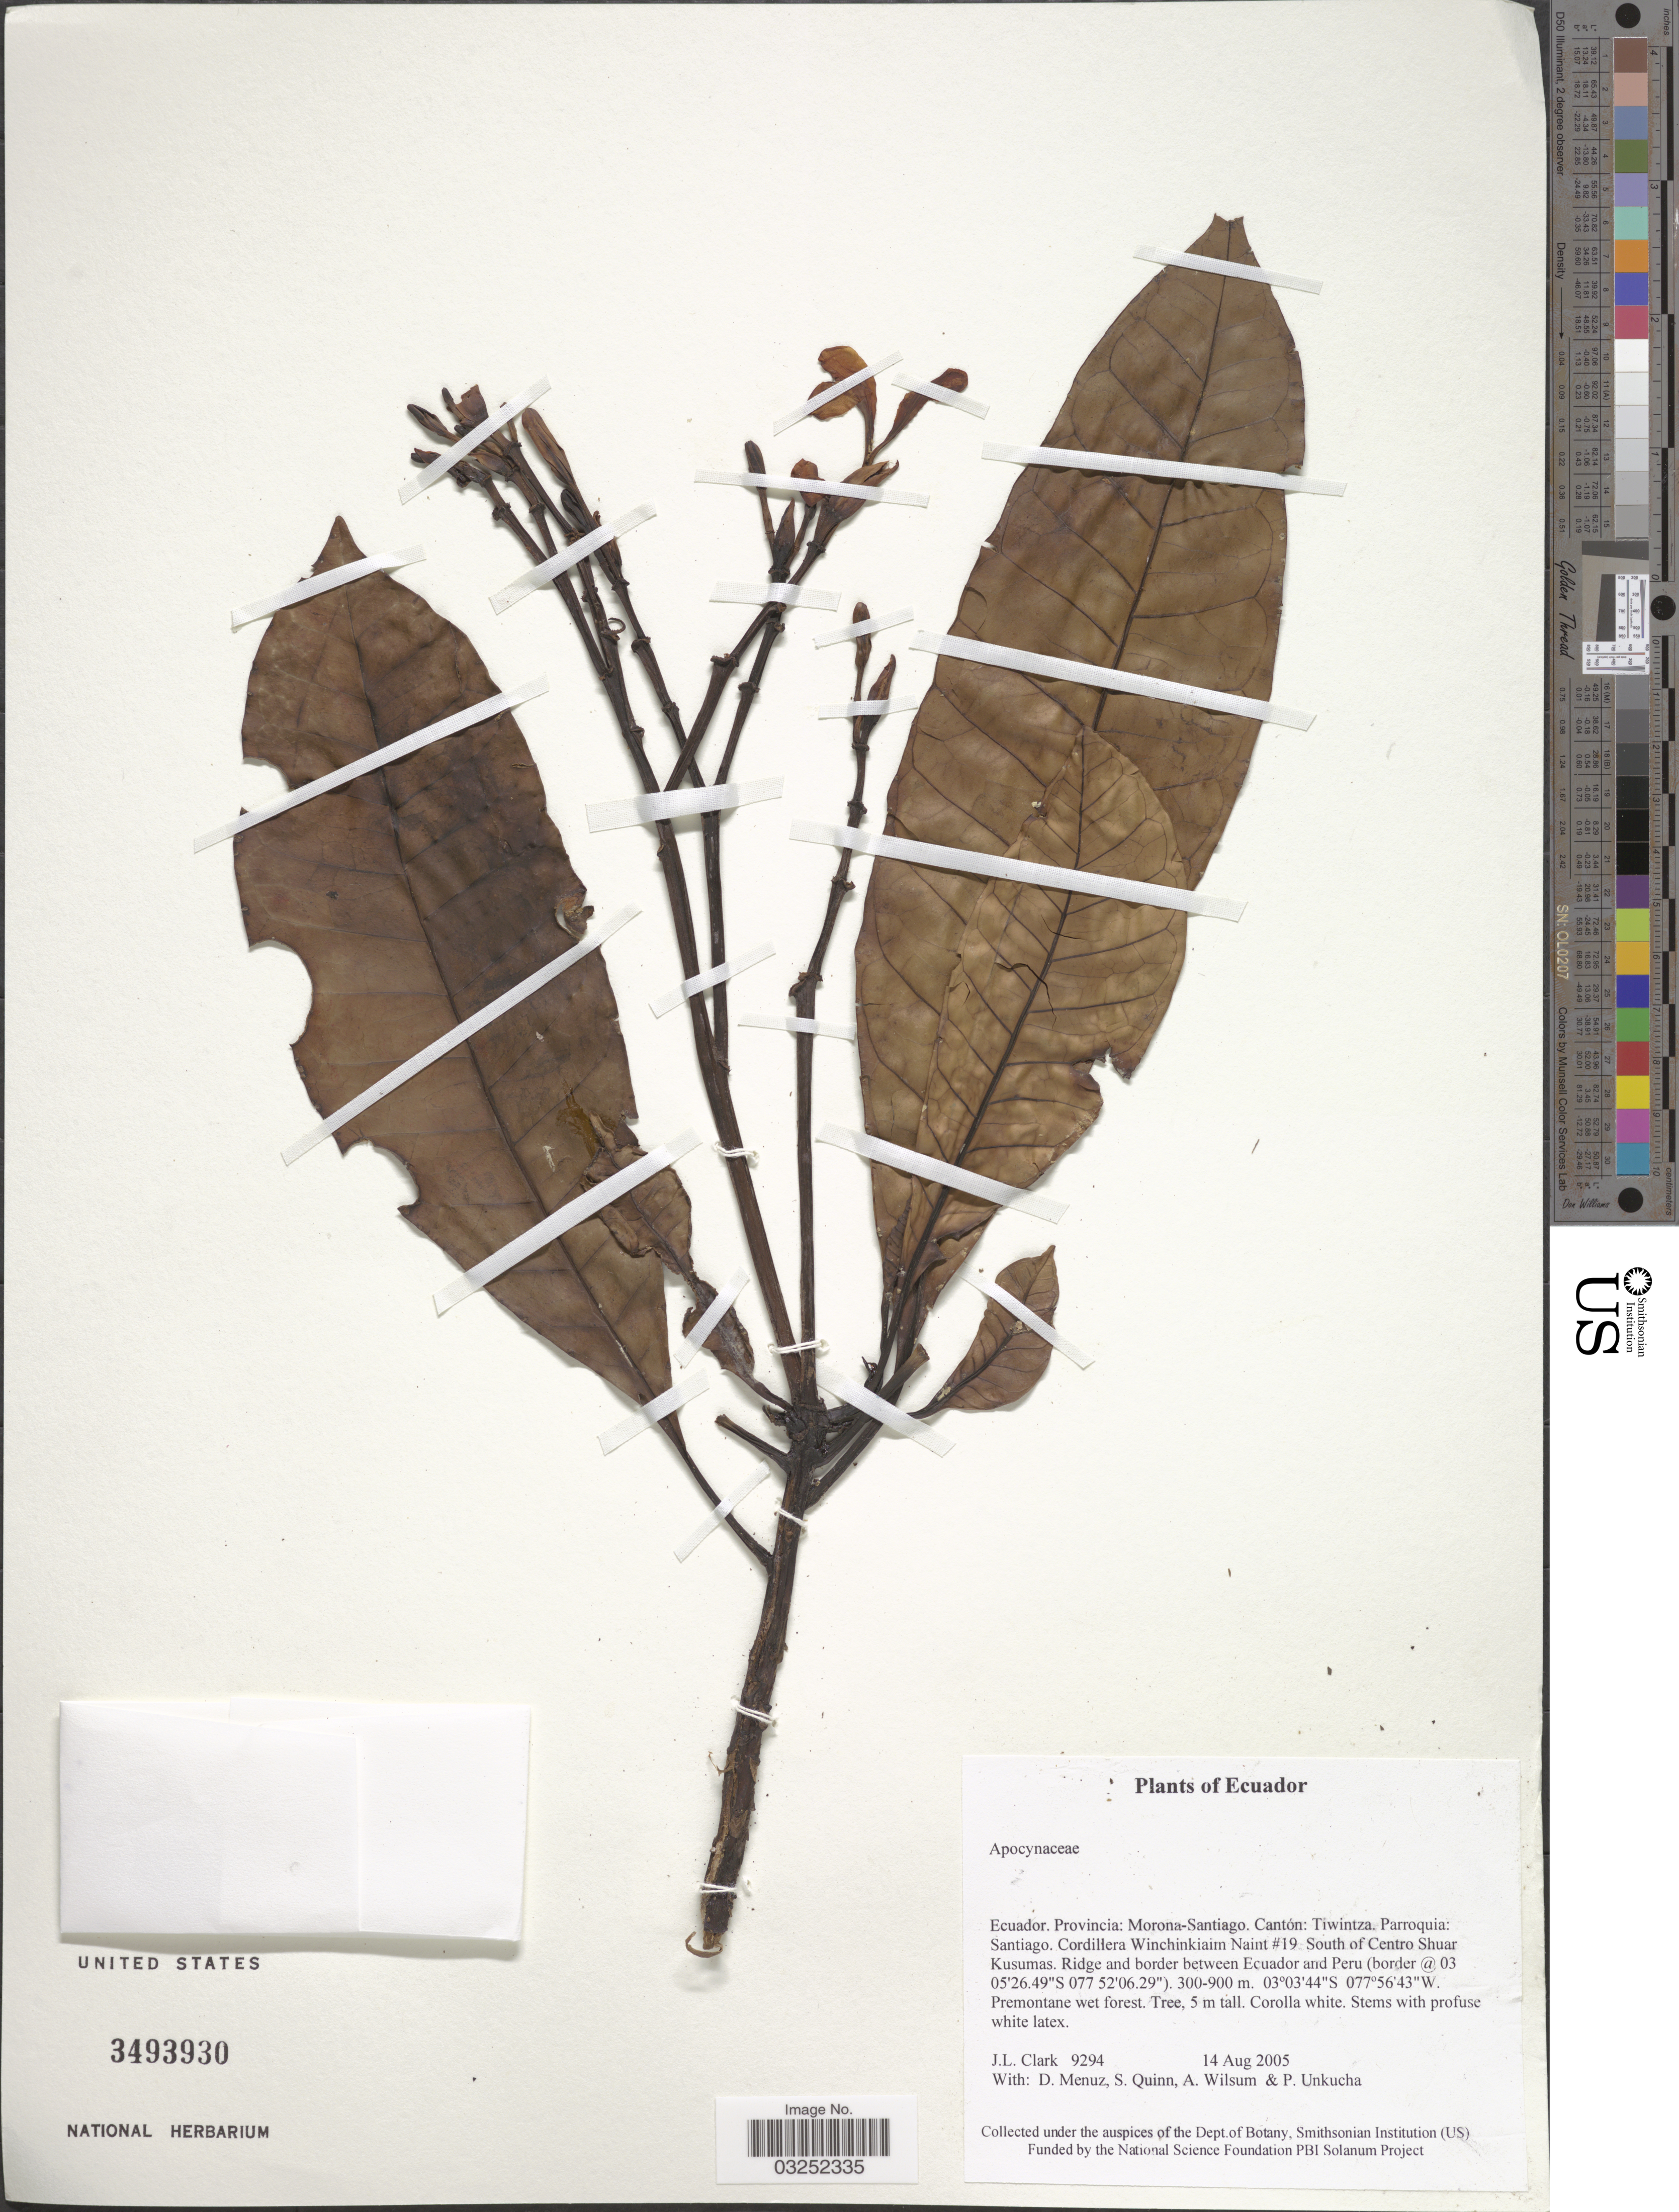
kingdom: Plantae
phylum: Tracheophyta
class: Magnoliopsida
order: Gentianales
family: Apocynaceae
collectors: J. L. Clark, D. Menuz, S. Quinn, A. Wilsum & P. Unkucha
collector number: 9294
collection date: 2005-08-14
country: Ecuador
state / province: Morona-Santiago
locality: Cantón: Tiwintza. Parroquia: Santiago. Cordillera Winchinkiaim Naint #19. South of Centro Shuar Kusumas. Ridge and border between Ecuador and Peru.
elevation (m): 300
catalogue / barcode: US 3493930